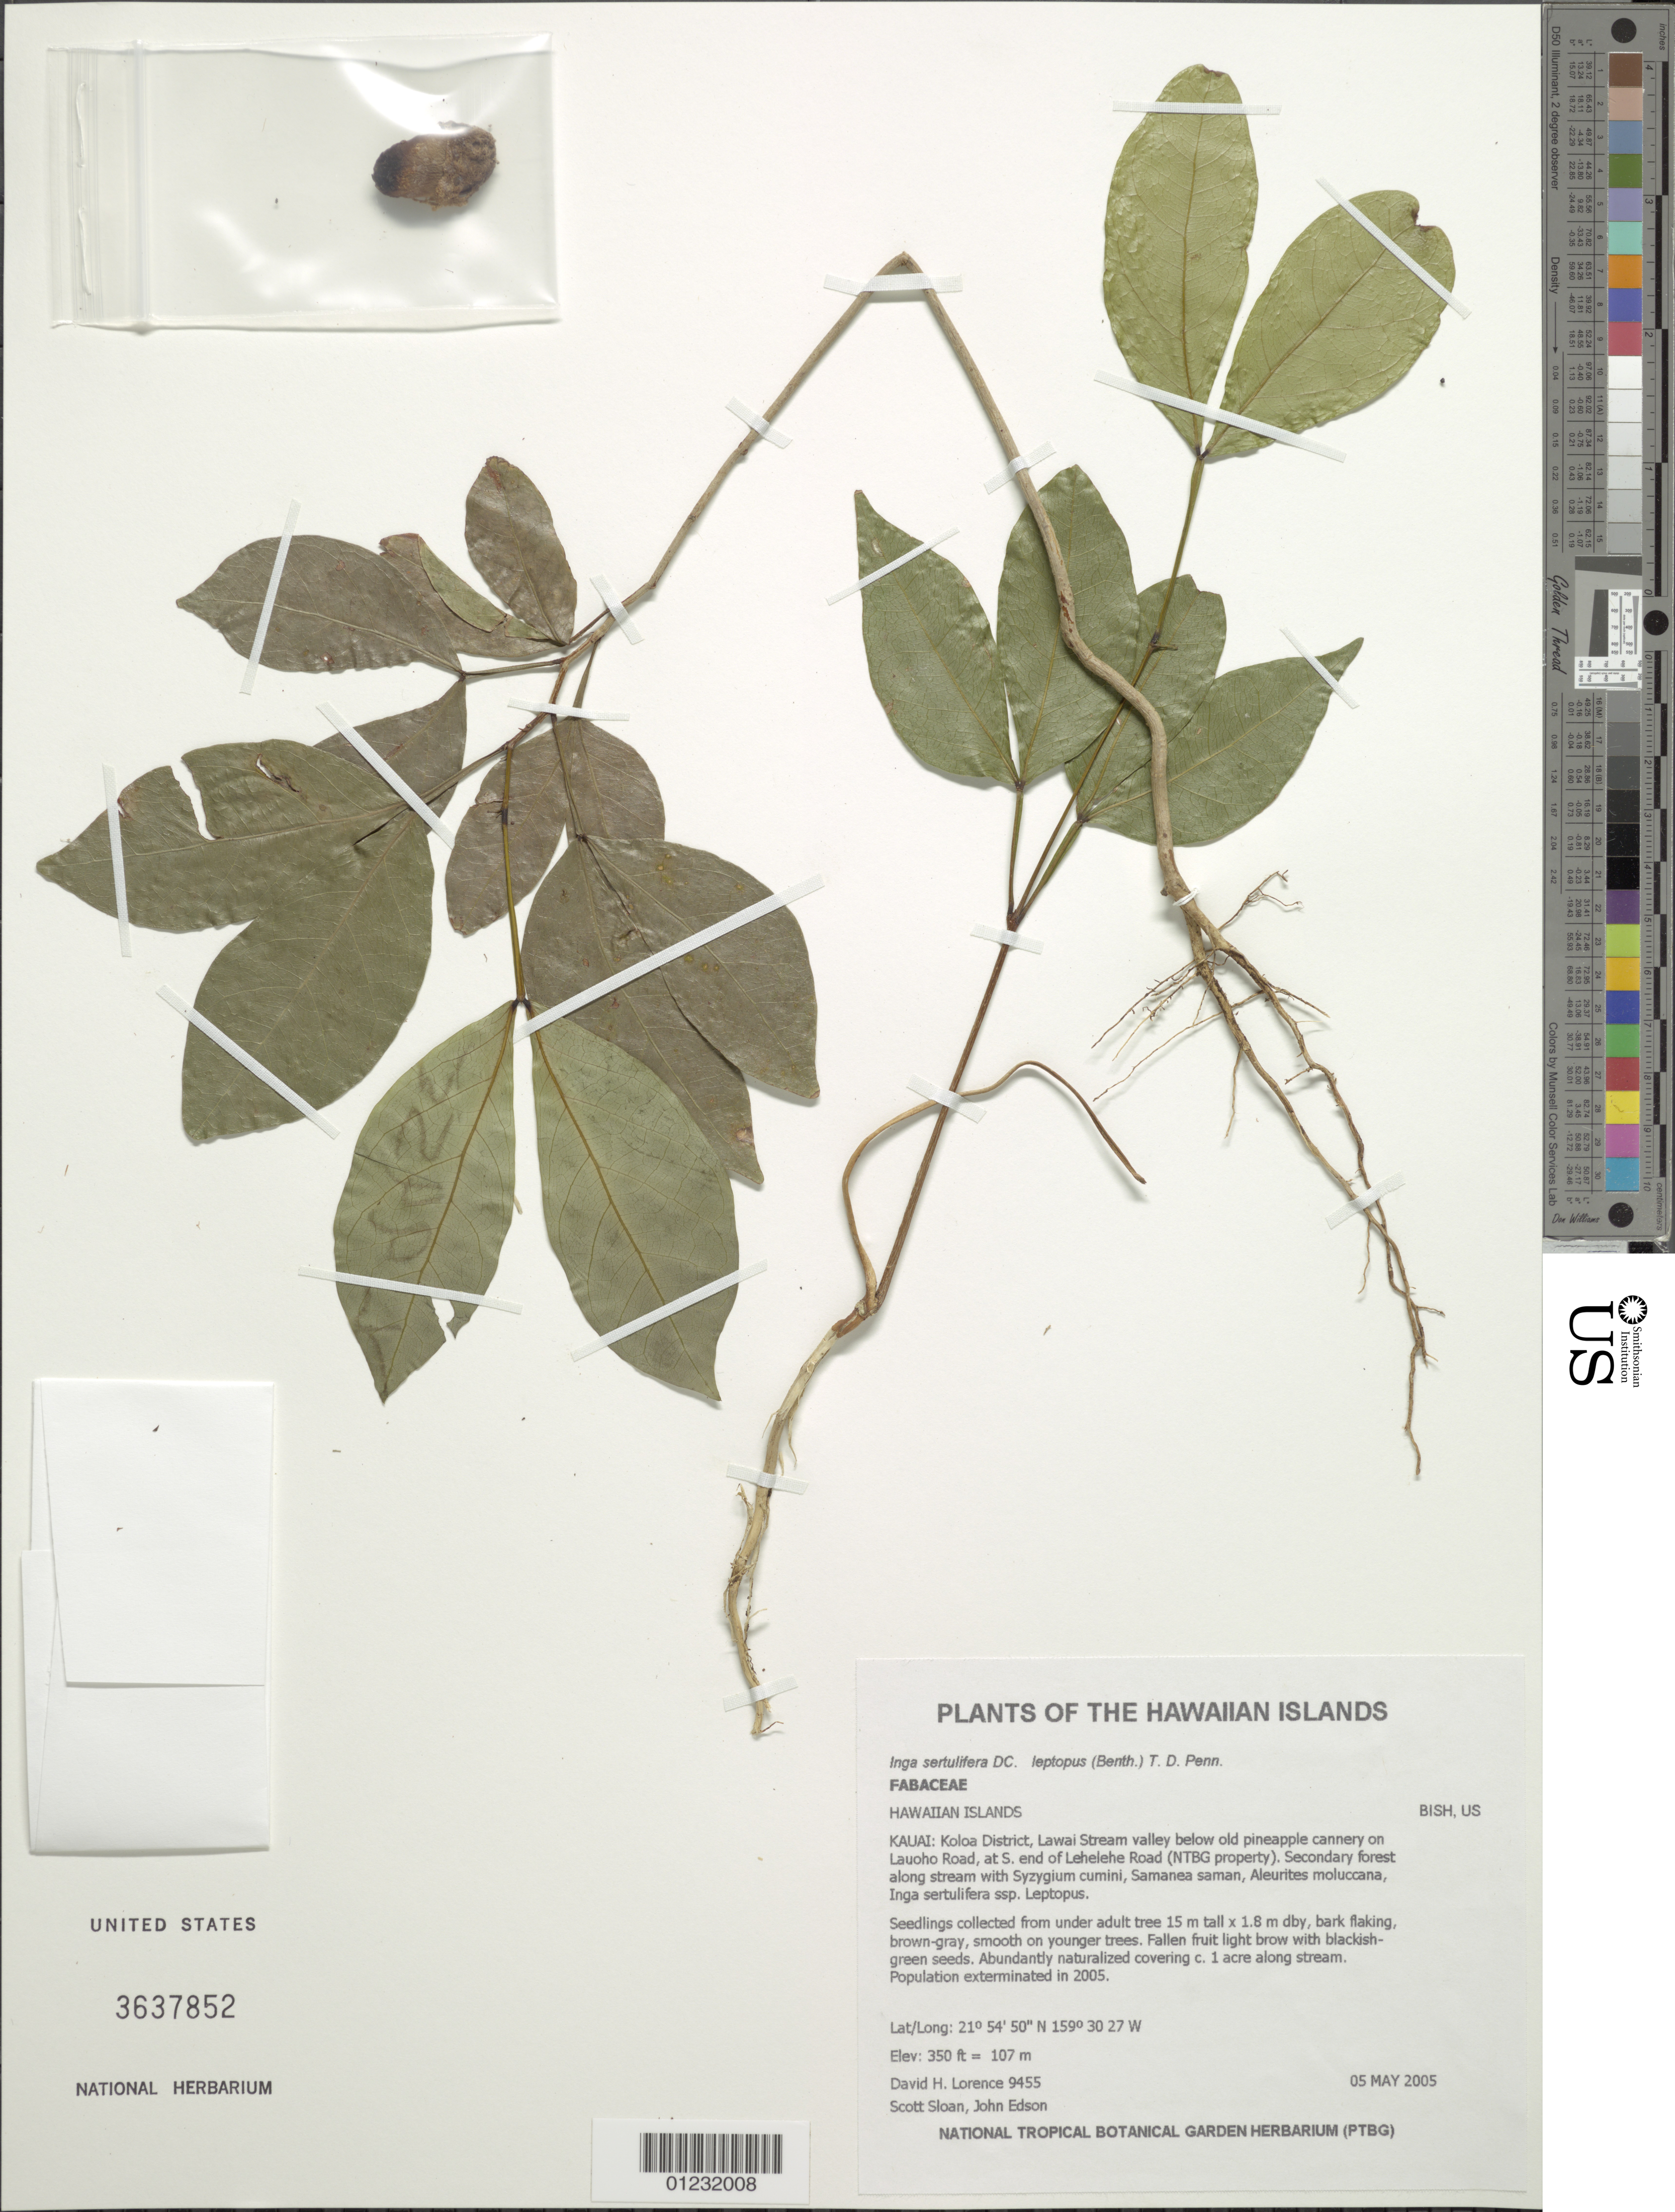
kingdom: Plantae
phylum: Tracheophyta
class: Magnoliopsida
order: Fabales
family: Fabaceae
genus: Inga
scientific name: Inga sertulifera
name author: DC.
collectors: D. Lorence, S. Sloan & J. Edson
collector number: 9455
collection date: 2005-10-05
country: United States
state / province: Hawaii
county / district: Kaui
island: Kaua'i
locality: Koloa District, Lawai stream valley below old pineapple cannery on Lauoho Road, at S. end of Lehelehe Road.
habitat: Forest along stream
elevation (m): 107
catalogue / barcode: US 3637852